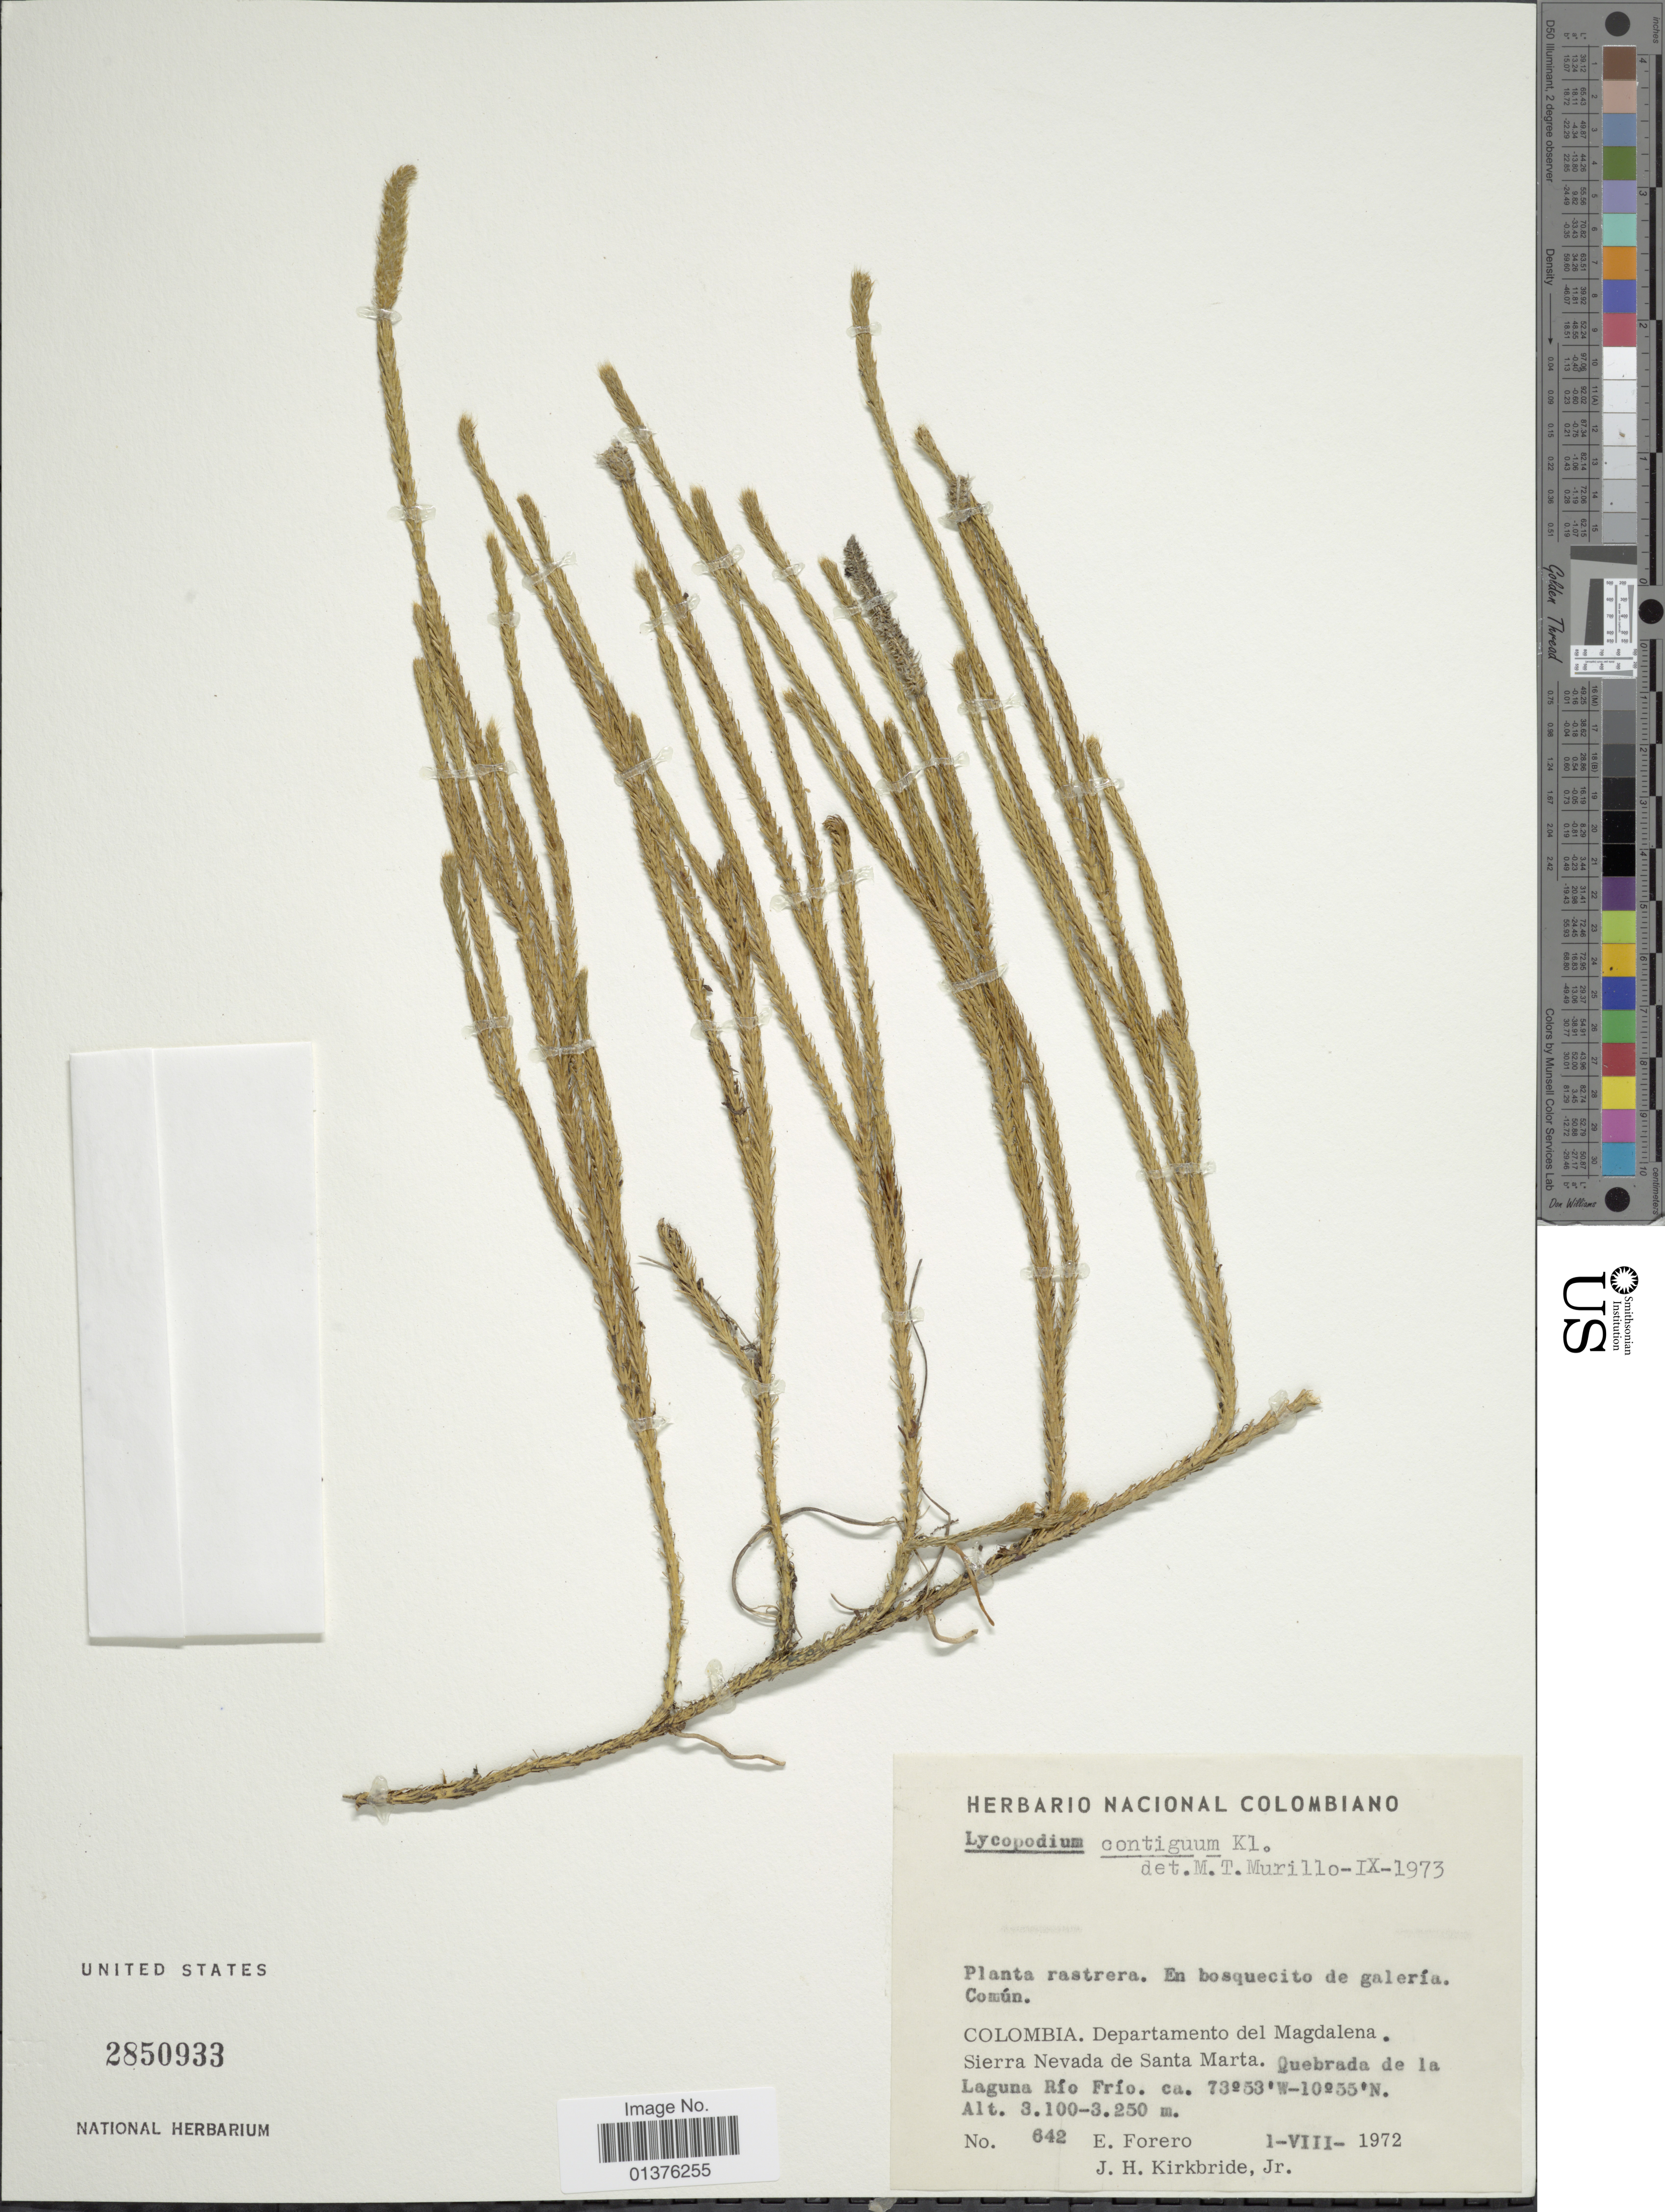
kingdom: Plantae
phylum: Tracheophyta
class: Lycopodiopsida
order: Lycopodiales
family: Lycopodiaceae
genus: Lycopodium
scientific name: Lycopodium clavatum subsp. contiguum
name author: (Klotzsch) B. Øllg.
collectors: E. Forero & J. H. Kirkbride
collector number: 642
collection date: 1972-08-01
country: Colombia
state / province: Magdalena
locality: Sierra Nevada de Santa Marta, Quebrada de la Laguna Rio Frio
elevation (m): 3100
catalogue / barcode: US 2850933